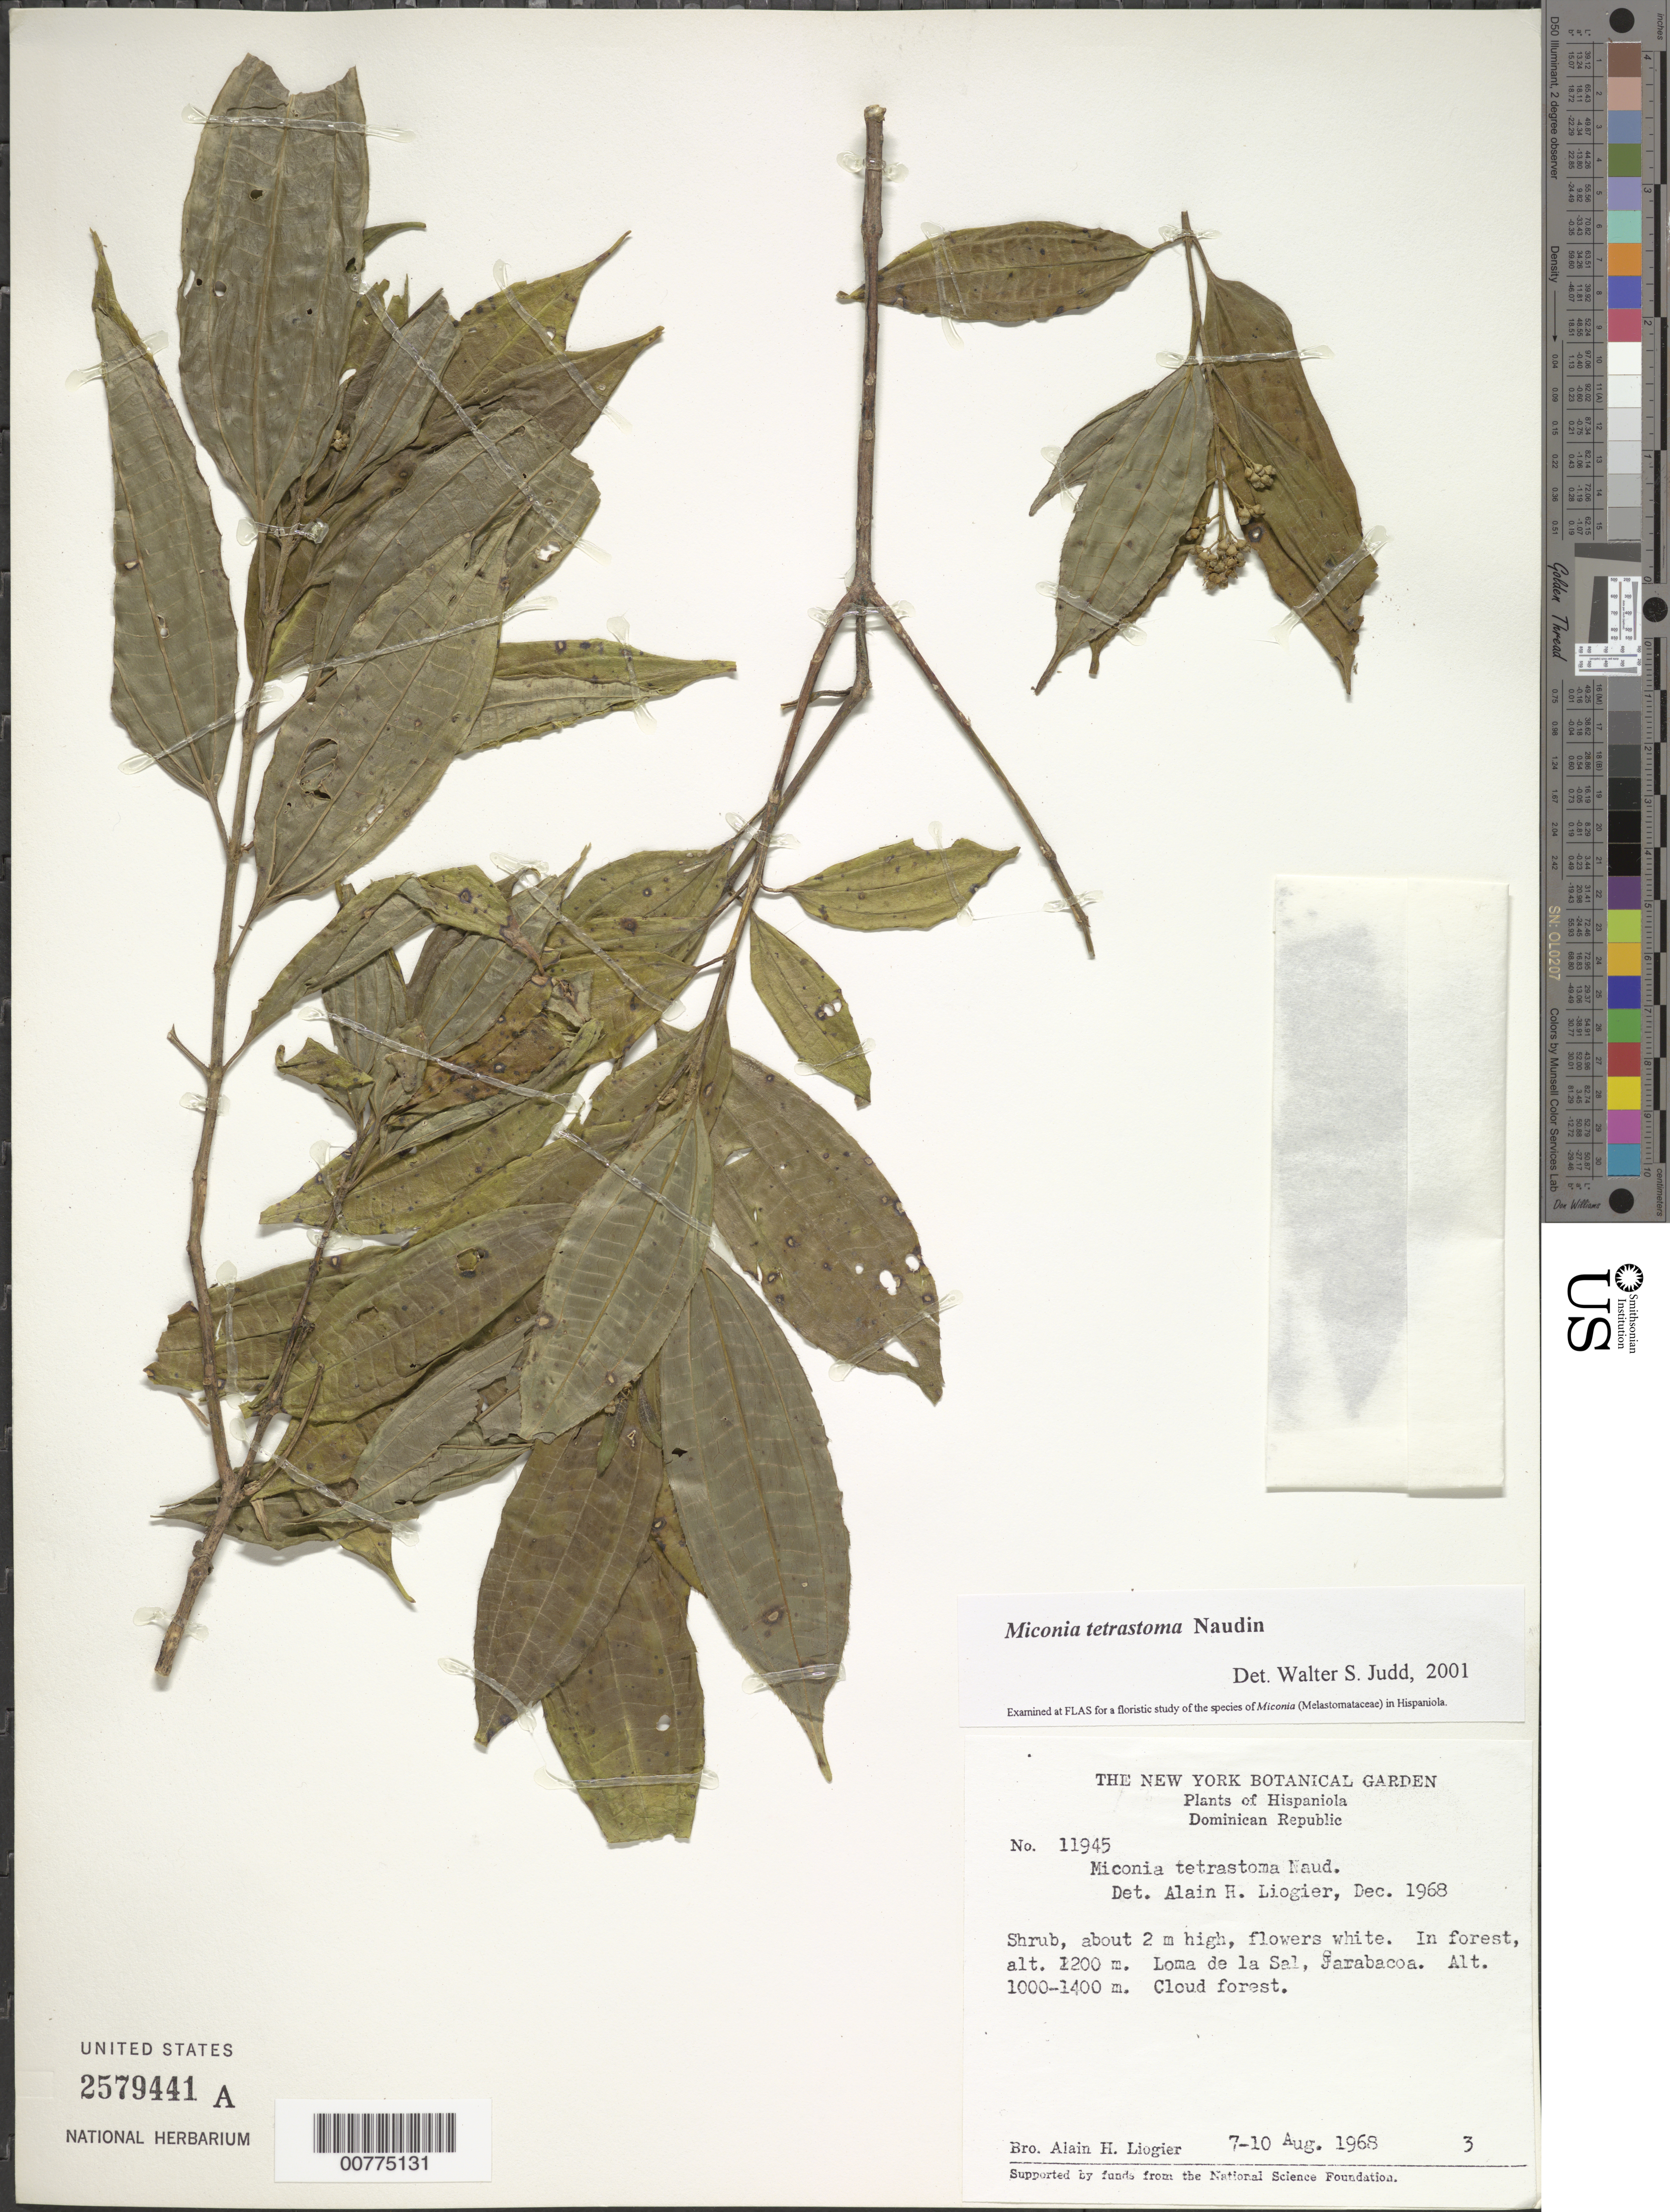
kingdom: Plantae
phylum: Tracheophyta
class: Magnoliopsida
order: Myrtales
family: Melastomataceae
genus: Miconia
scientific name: Miconia tetrastoma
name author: Naudin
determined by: Judd, Walter S.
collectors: A. H. Liogier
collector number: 11945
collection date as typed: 07 Aug 1968 to 10 Aug 1968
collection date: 1968-08-07/1968-08-10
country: Dominican Republic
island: Hispaniola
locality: Jarabacoa, Loma de la Sal.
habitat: Cloud forest (1200 m).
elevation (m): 1000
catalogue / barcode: US 2579441A